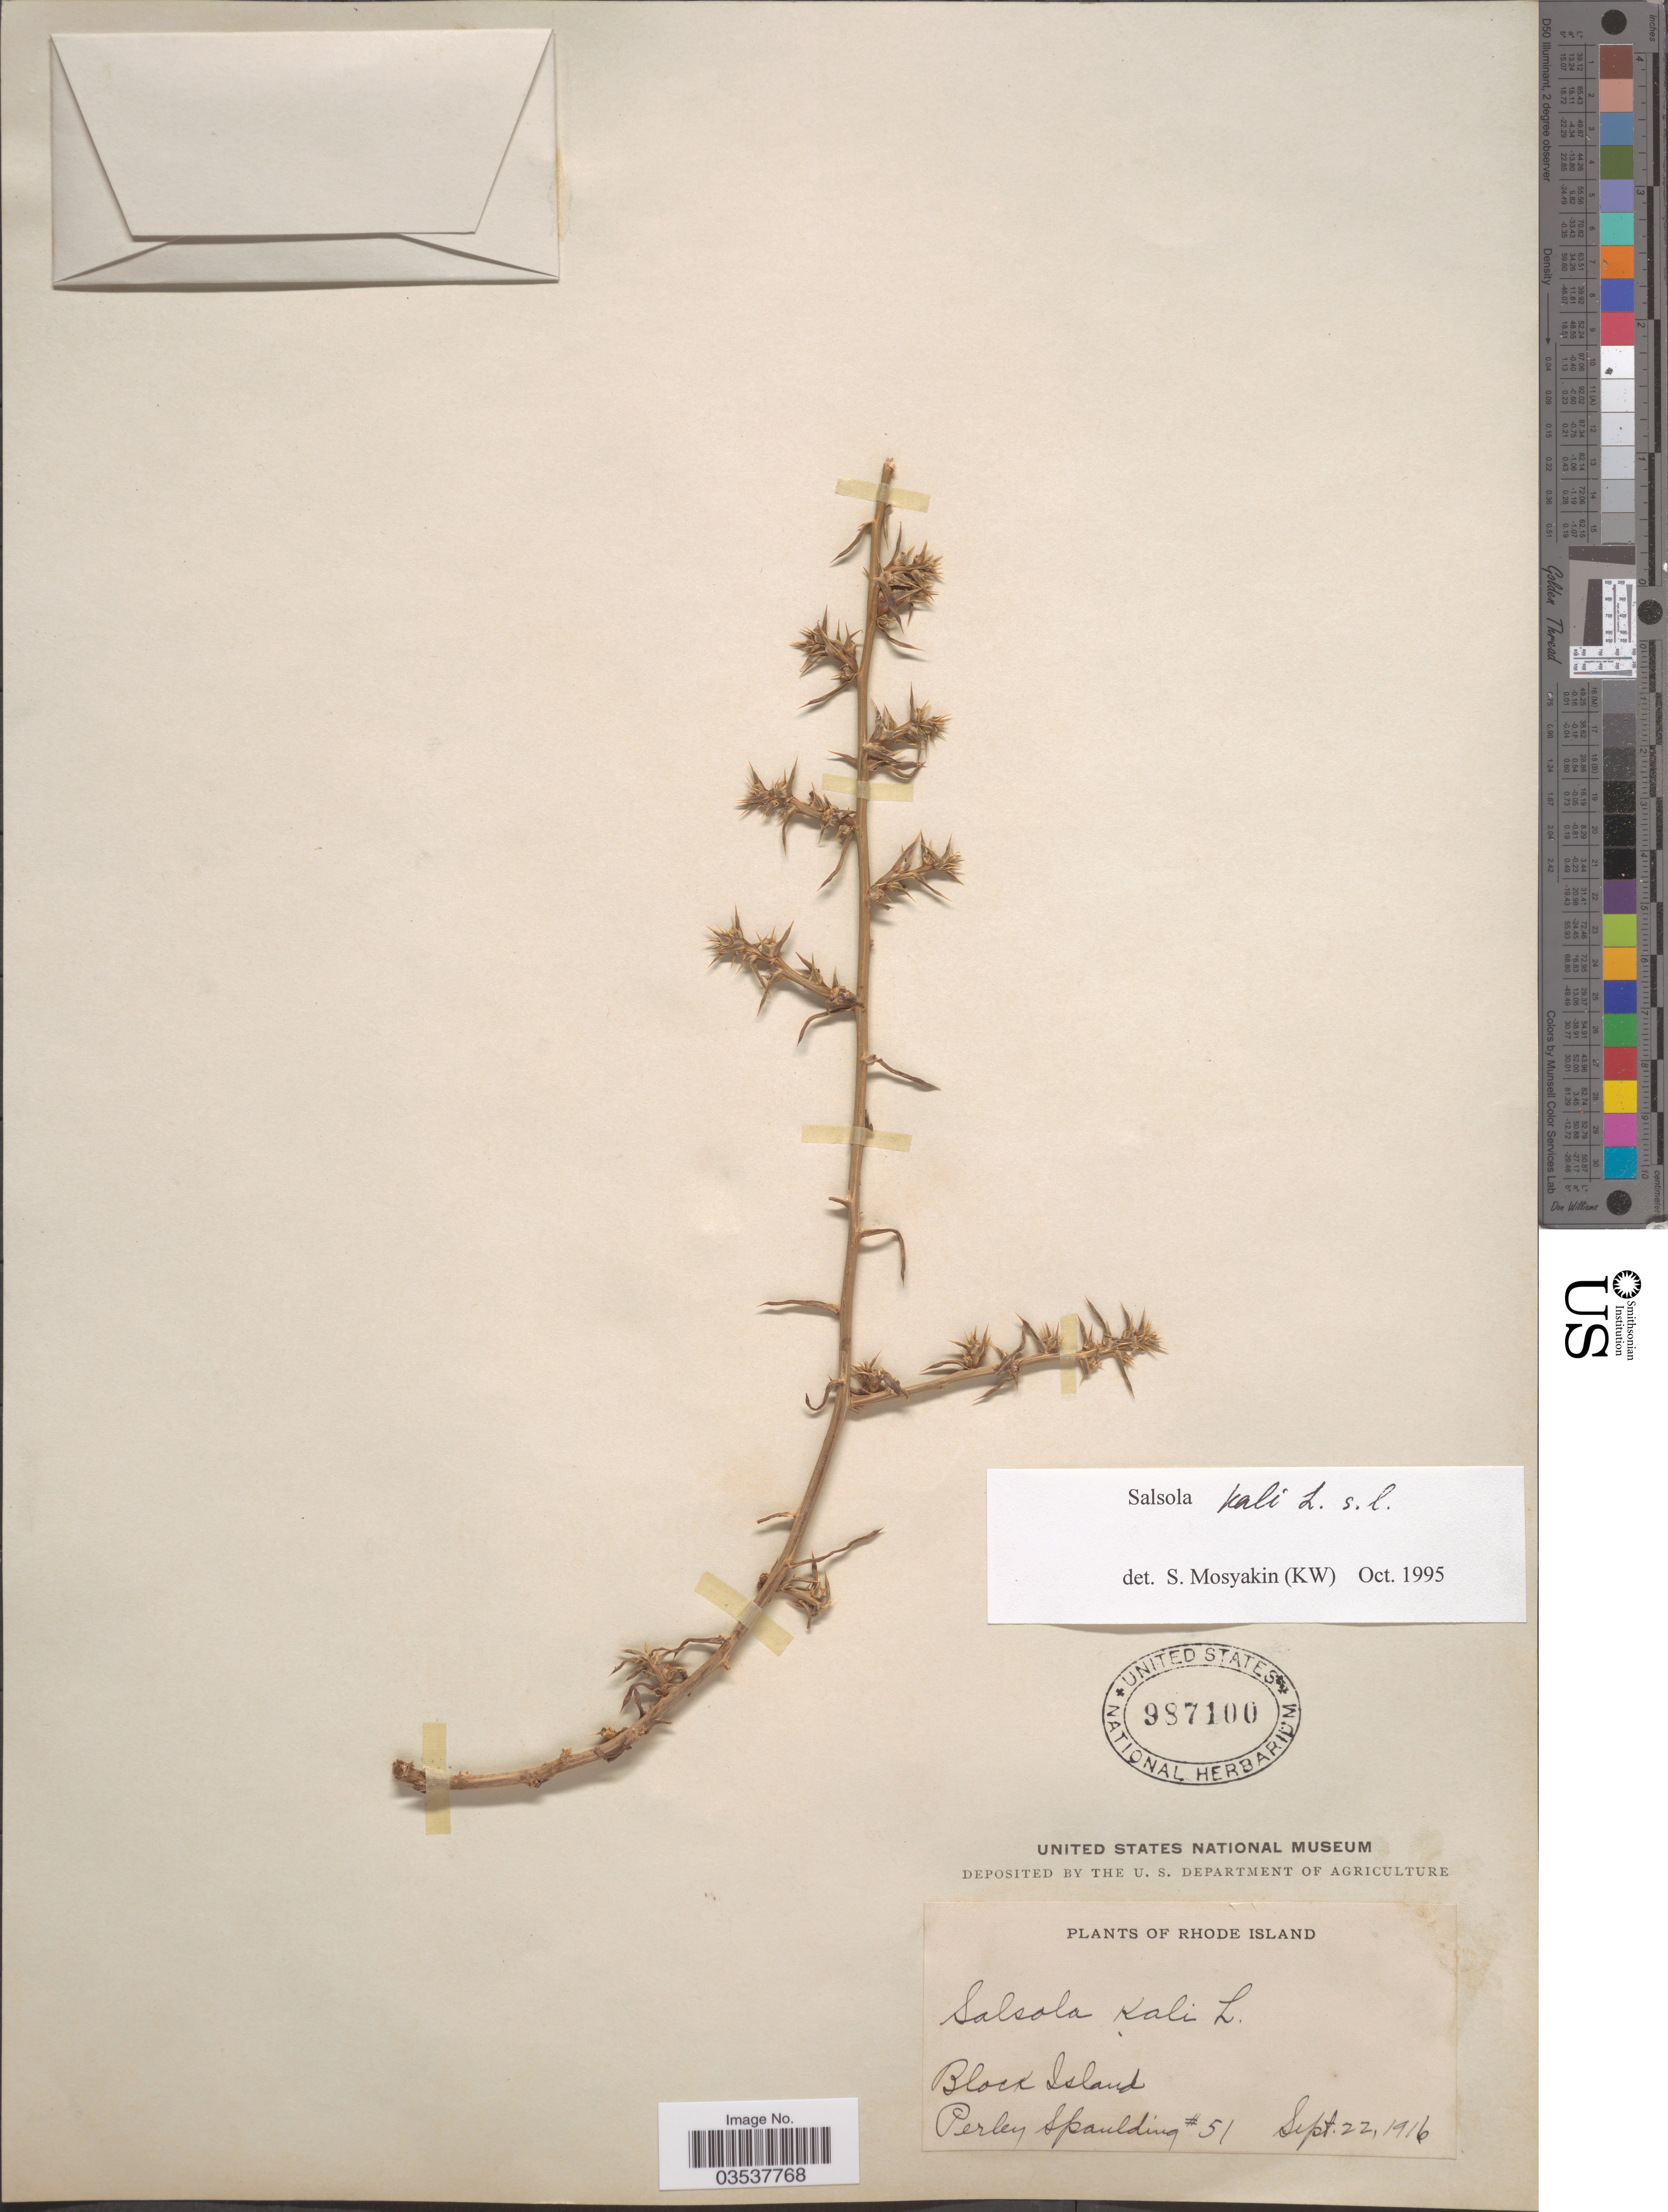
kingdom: Plantae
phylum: Tracheophyta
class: Magnoliopsida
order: Caryophyllales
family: Amaranthaceae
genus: Salsola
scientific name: Salsola kali var. caroliniana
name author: (Walter) Nutt.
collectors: P. Spaulding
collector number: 51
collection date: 1916-09-22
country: United States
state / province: Rhode Island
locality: Block Island.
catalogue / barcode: US 987100